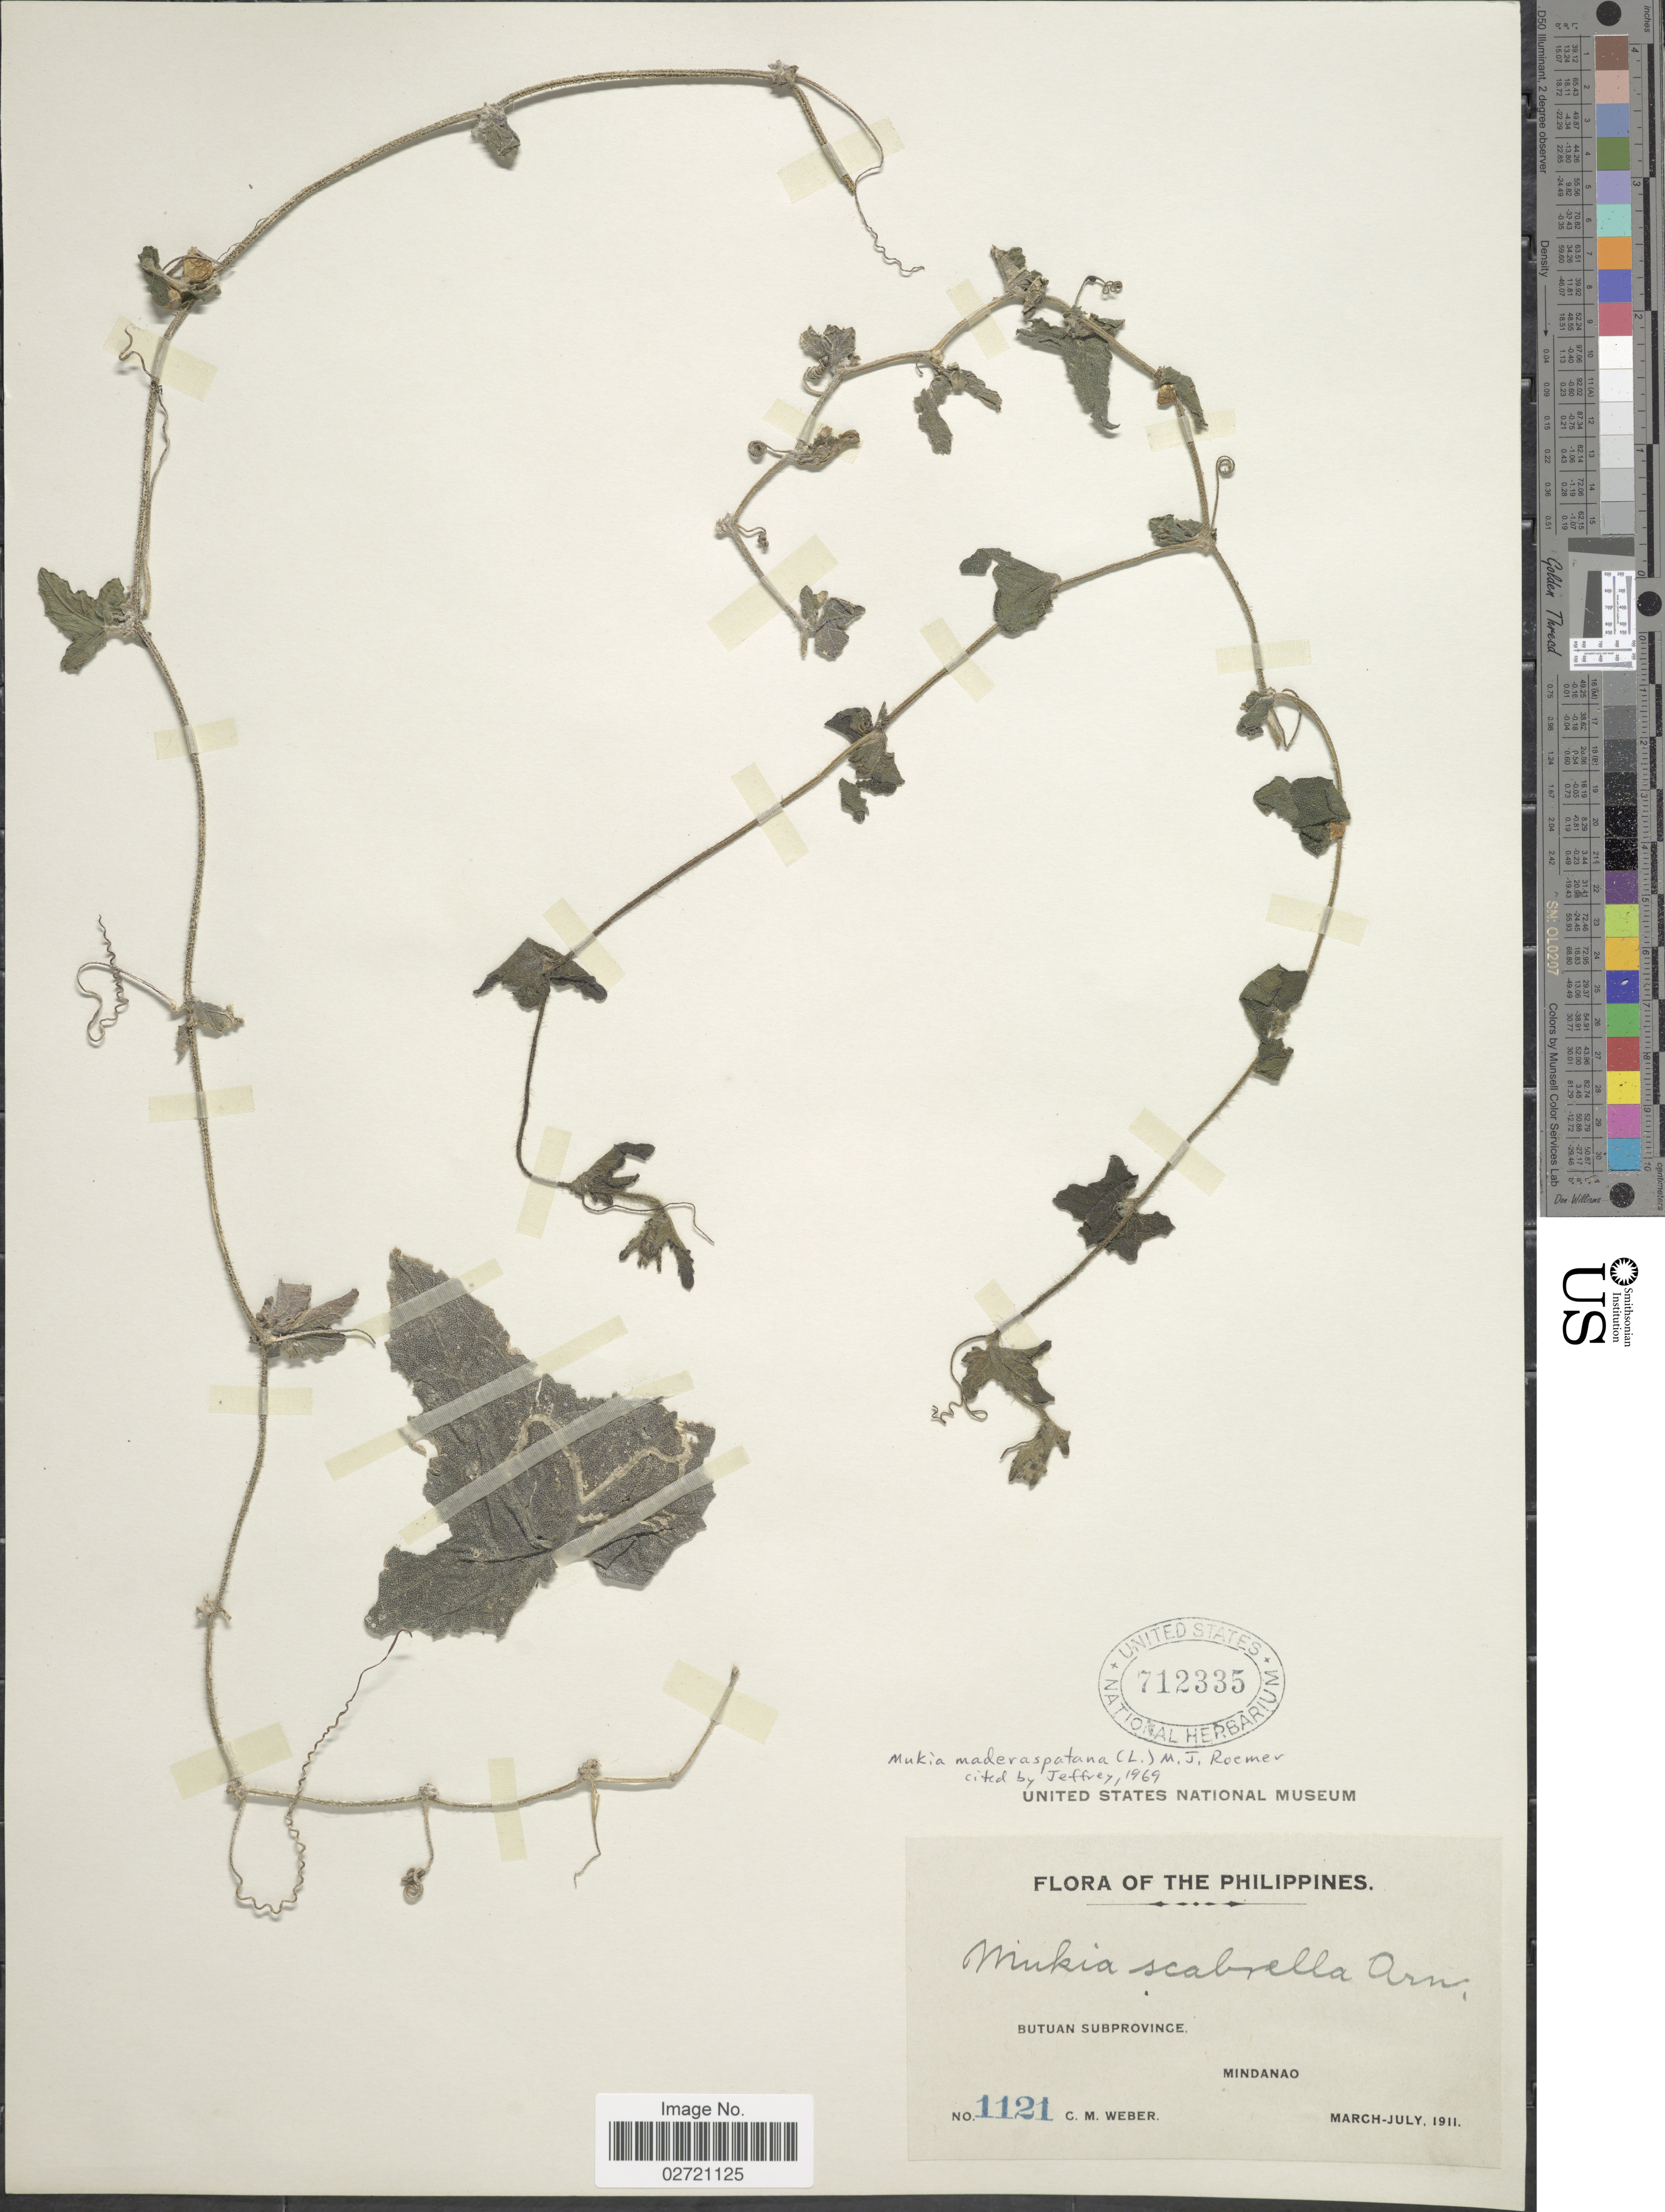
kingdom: Plantae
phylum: Tracheophyta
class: Magnoliopsida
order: Cucurbitales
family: Cucurbitaceae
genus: Cucumis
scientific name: Cucumis maderaspatanus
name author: L.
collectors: C. M. Weber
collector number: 1121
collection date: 1911-03/1911-07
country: Philippines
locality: Butuan Subprovince, Mindanao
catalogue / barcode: US 712335